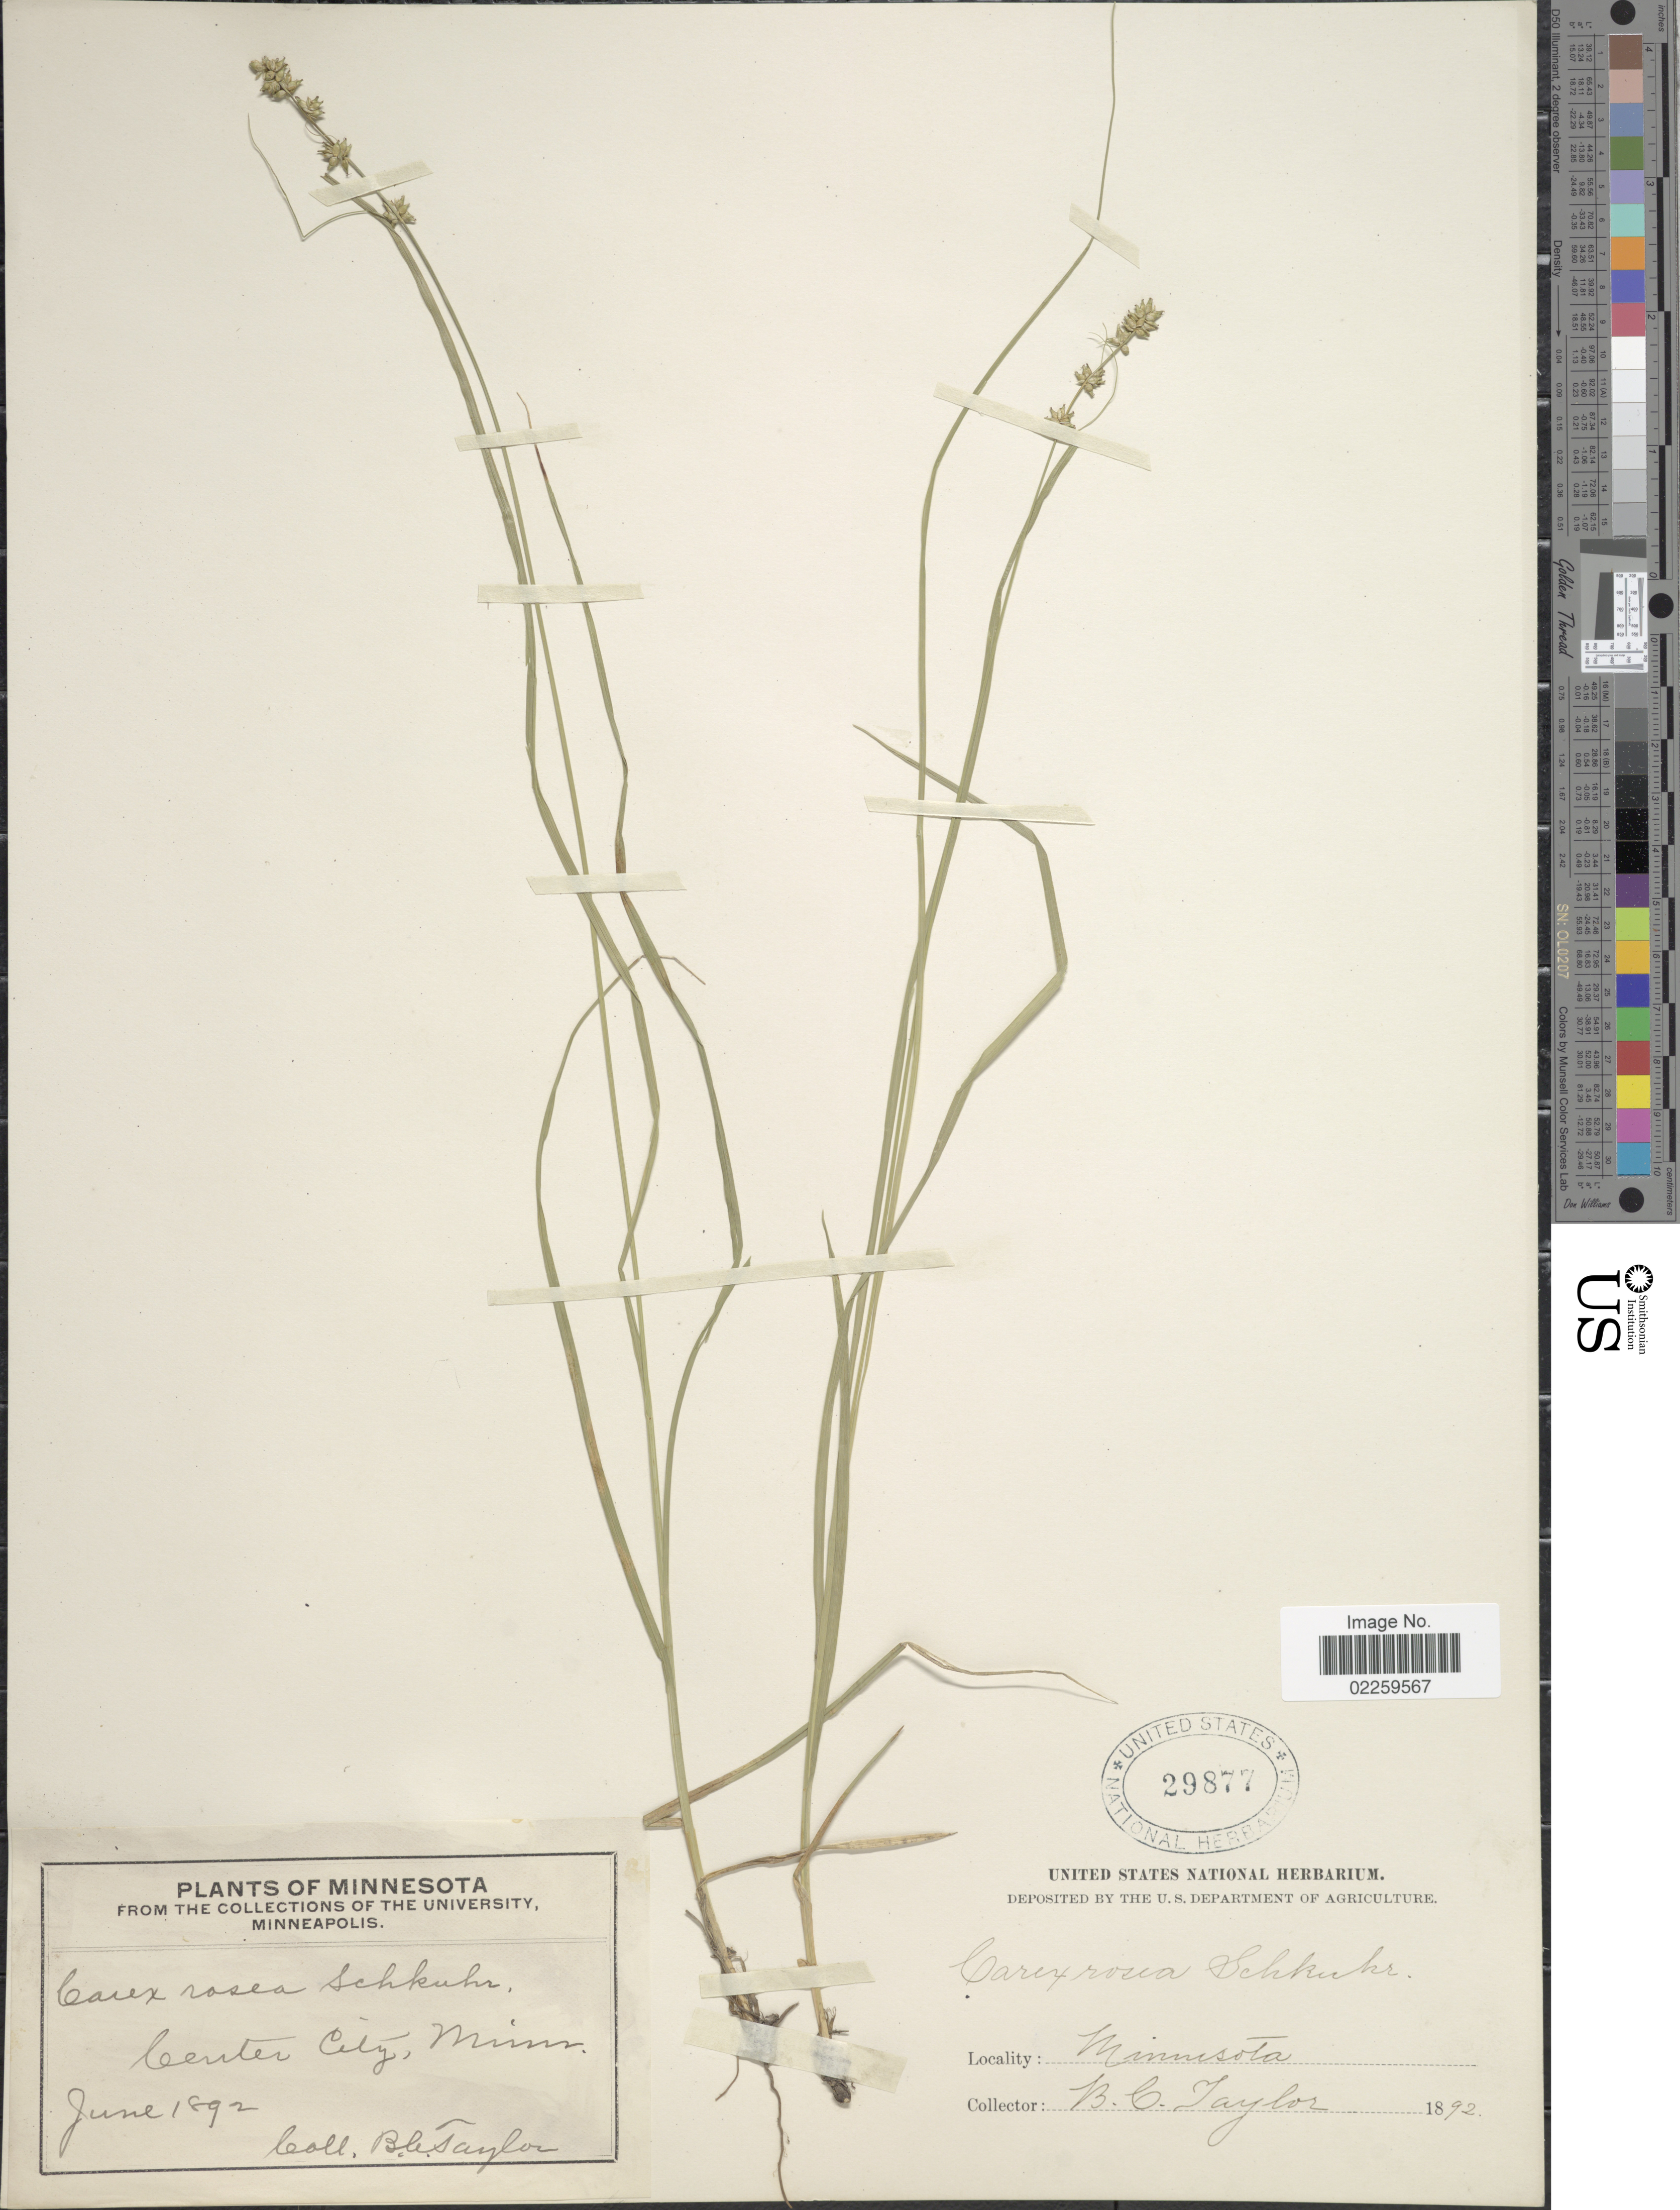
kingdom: Plantae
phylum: Tracheophyta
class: Liliopsida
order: Poales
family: Cyperaceae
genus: Carex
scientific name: Carex rosea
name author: Willd.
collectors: B. C. Taylor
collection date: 1892-06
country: United States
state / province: Minnesota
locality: Center City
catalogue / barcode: US 29877